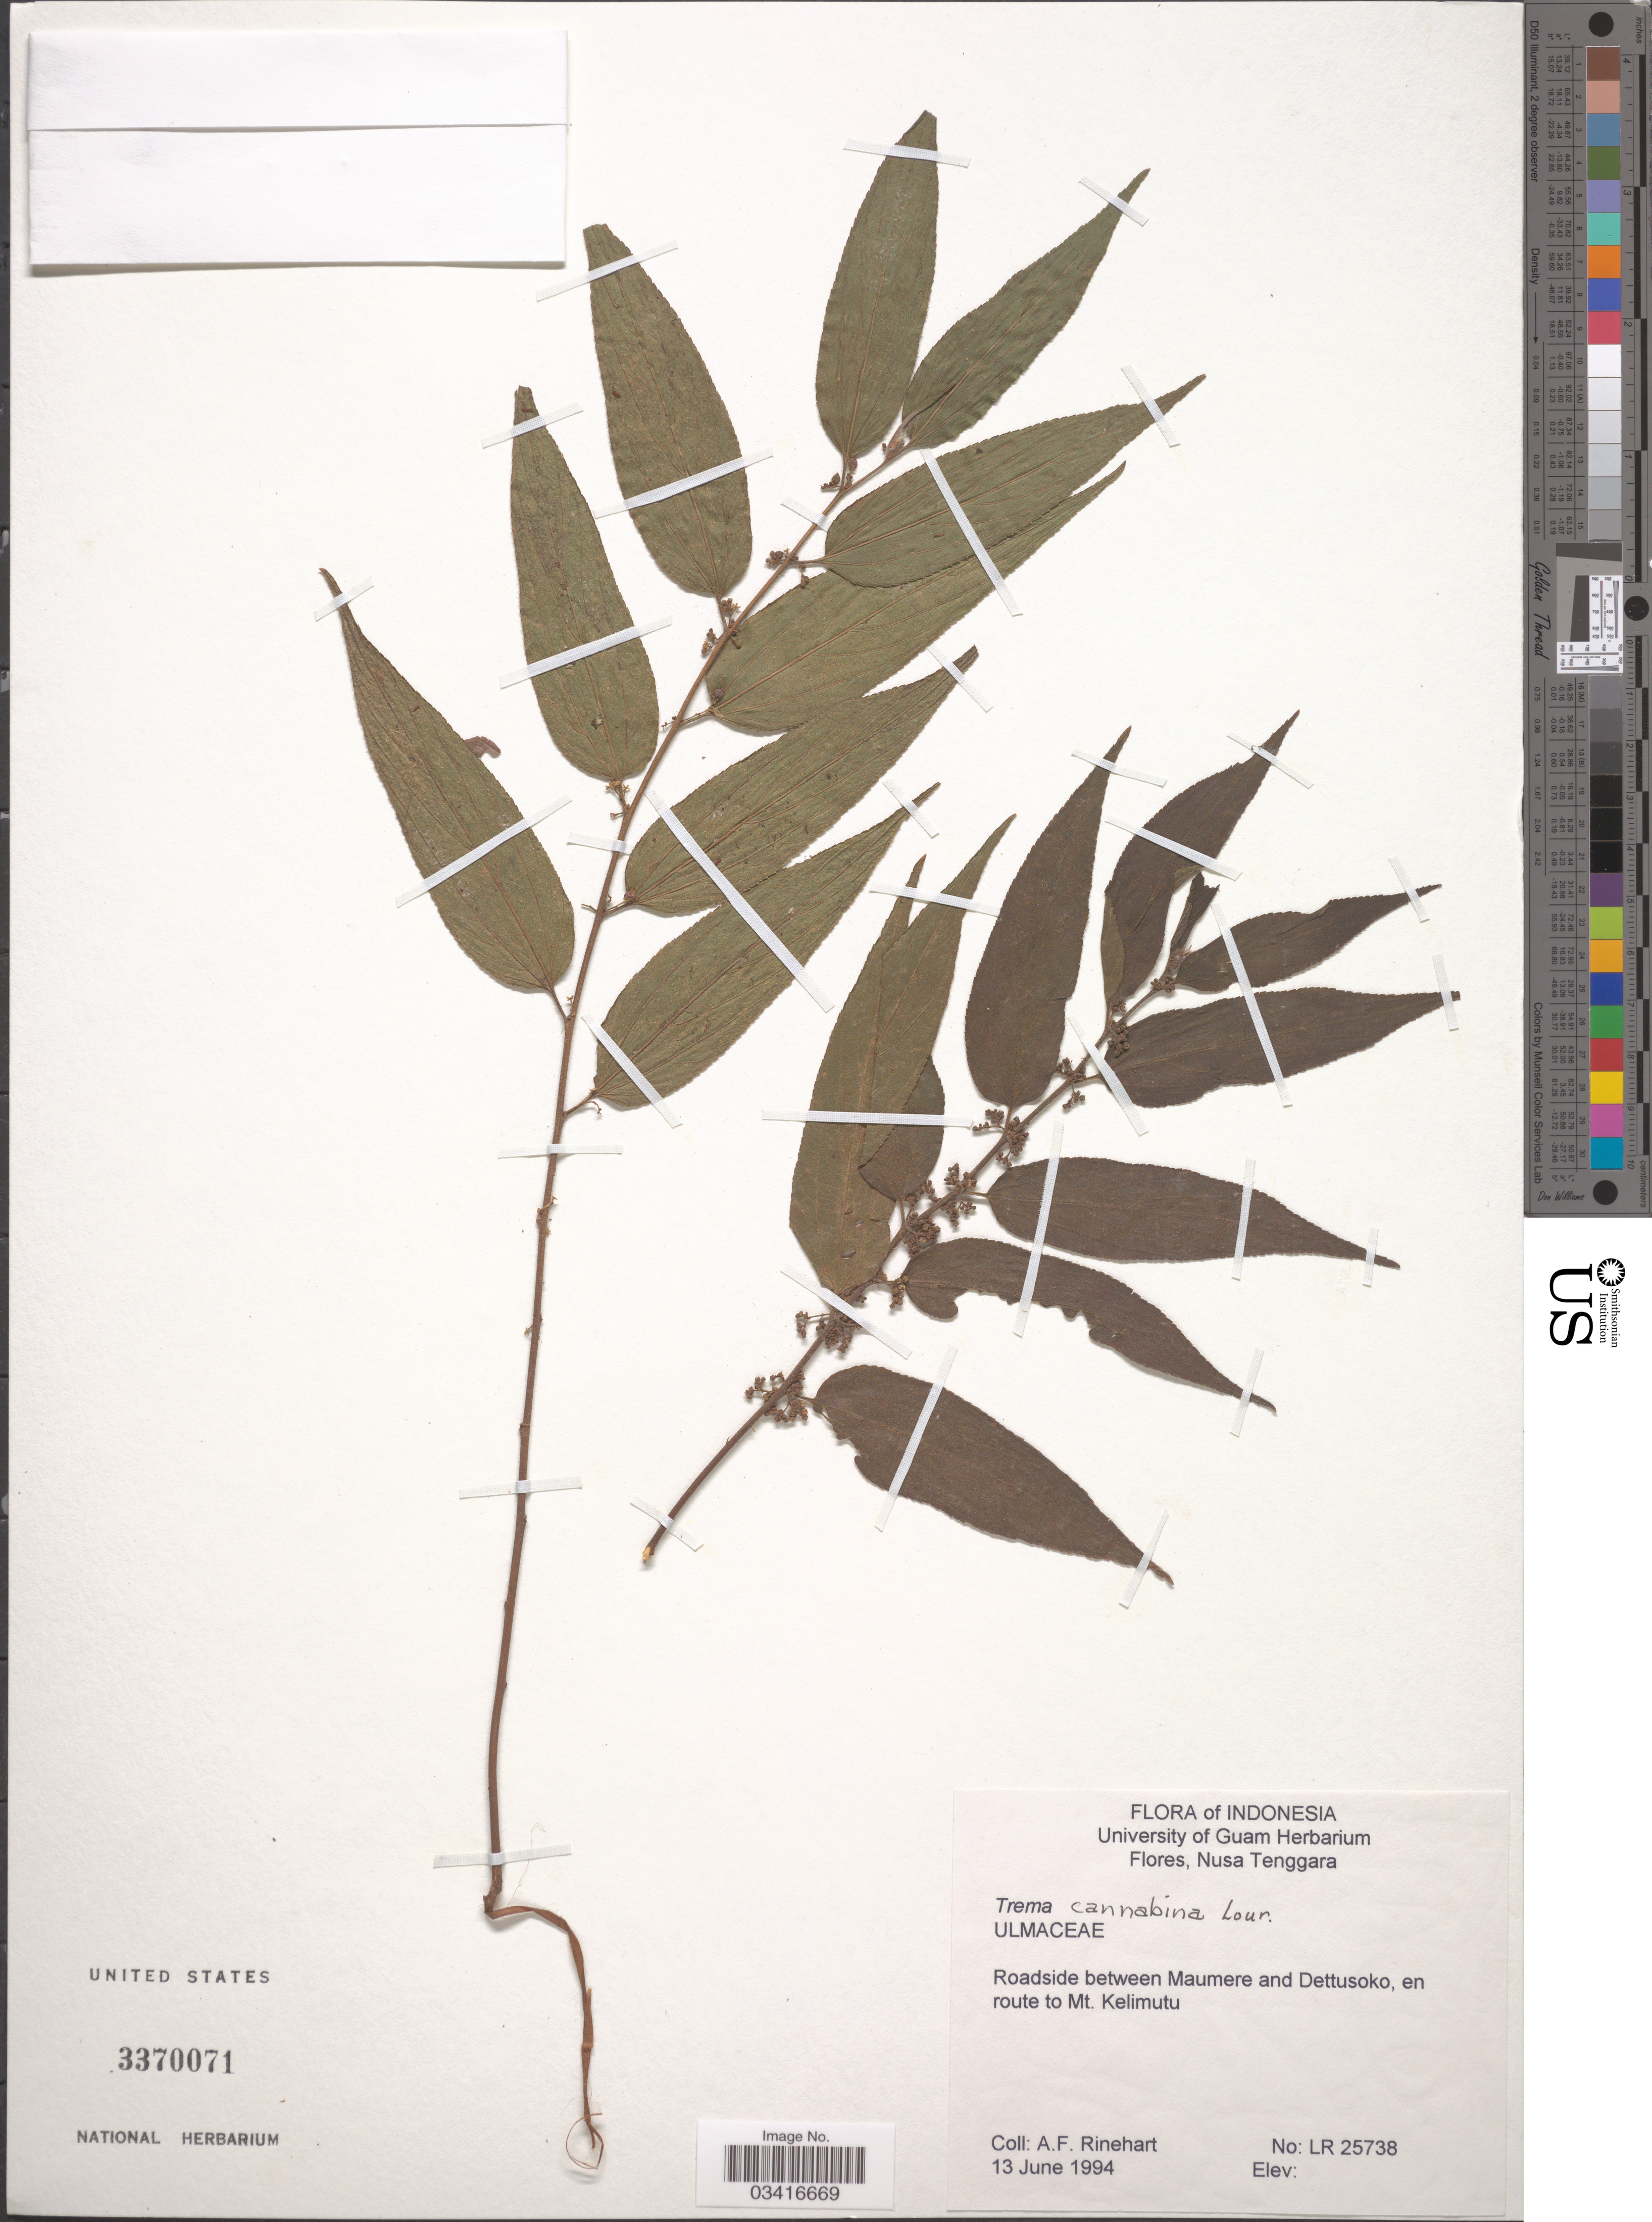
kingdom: Plantae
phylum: Tracheophyta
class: Magnoliopsida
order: Rosales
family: Cannabaceae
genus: Trema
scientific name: Trema cannabina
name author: Lour.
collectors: A. Rinehart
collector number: LR 25738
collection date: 1994-06-13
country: Indonesia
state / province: Nusa Tenggara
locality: Roadside between Maumere andDettusoko, en route to Mt. Kelimutu.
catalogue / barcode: US 3370071